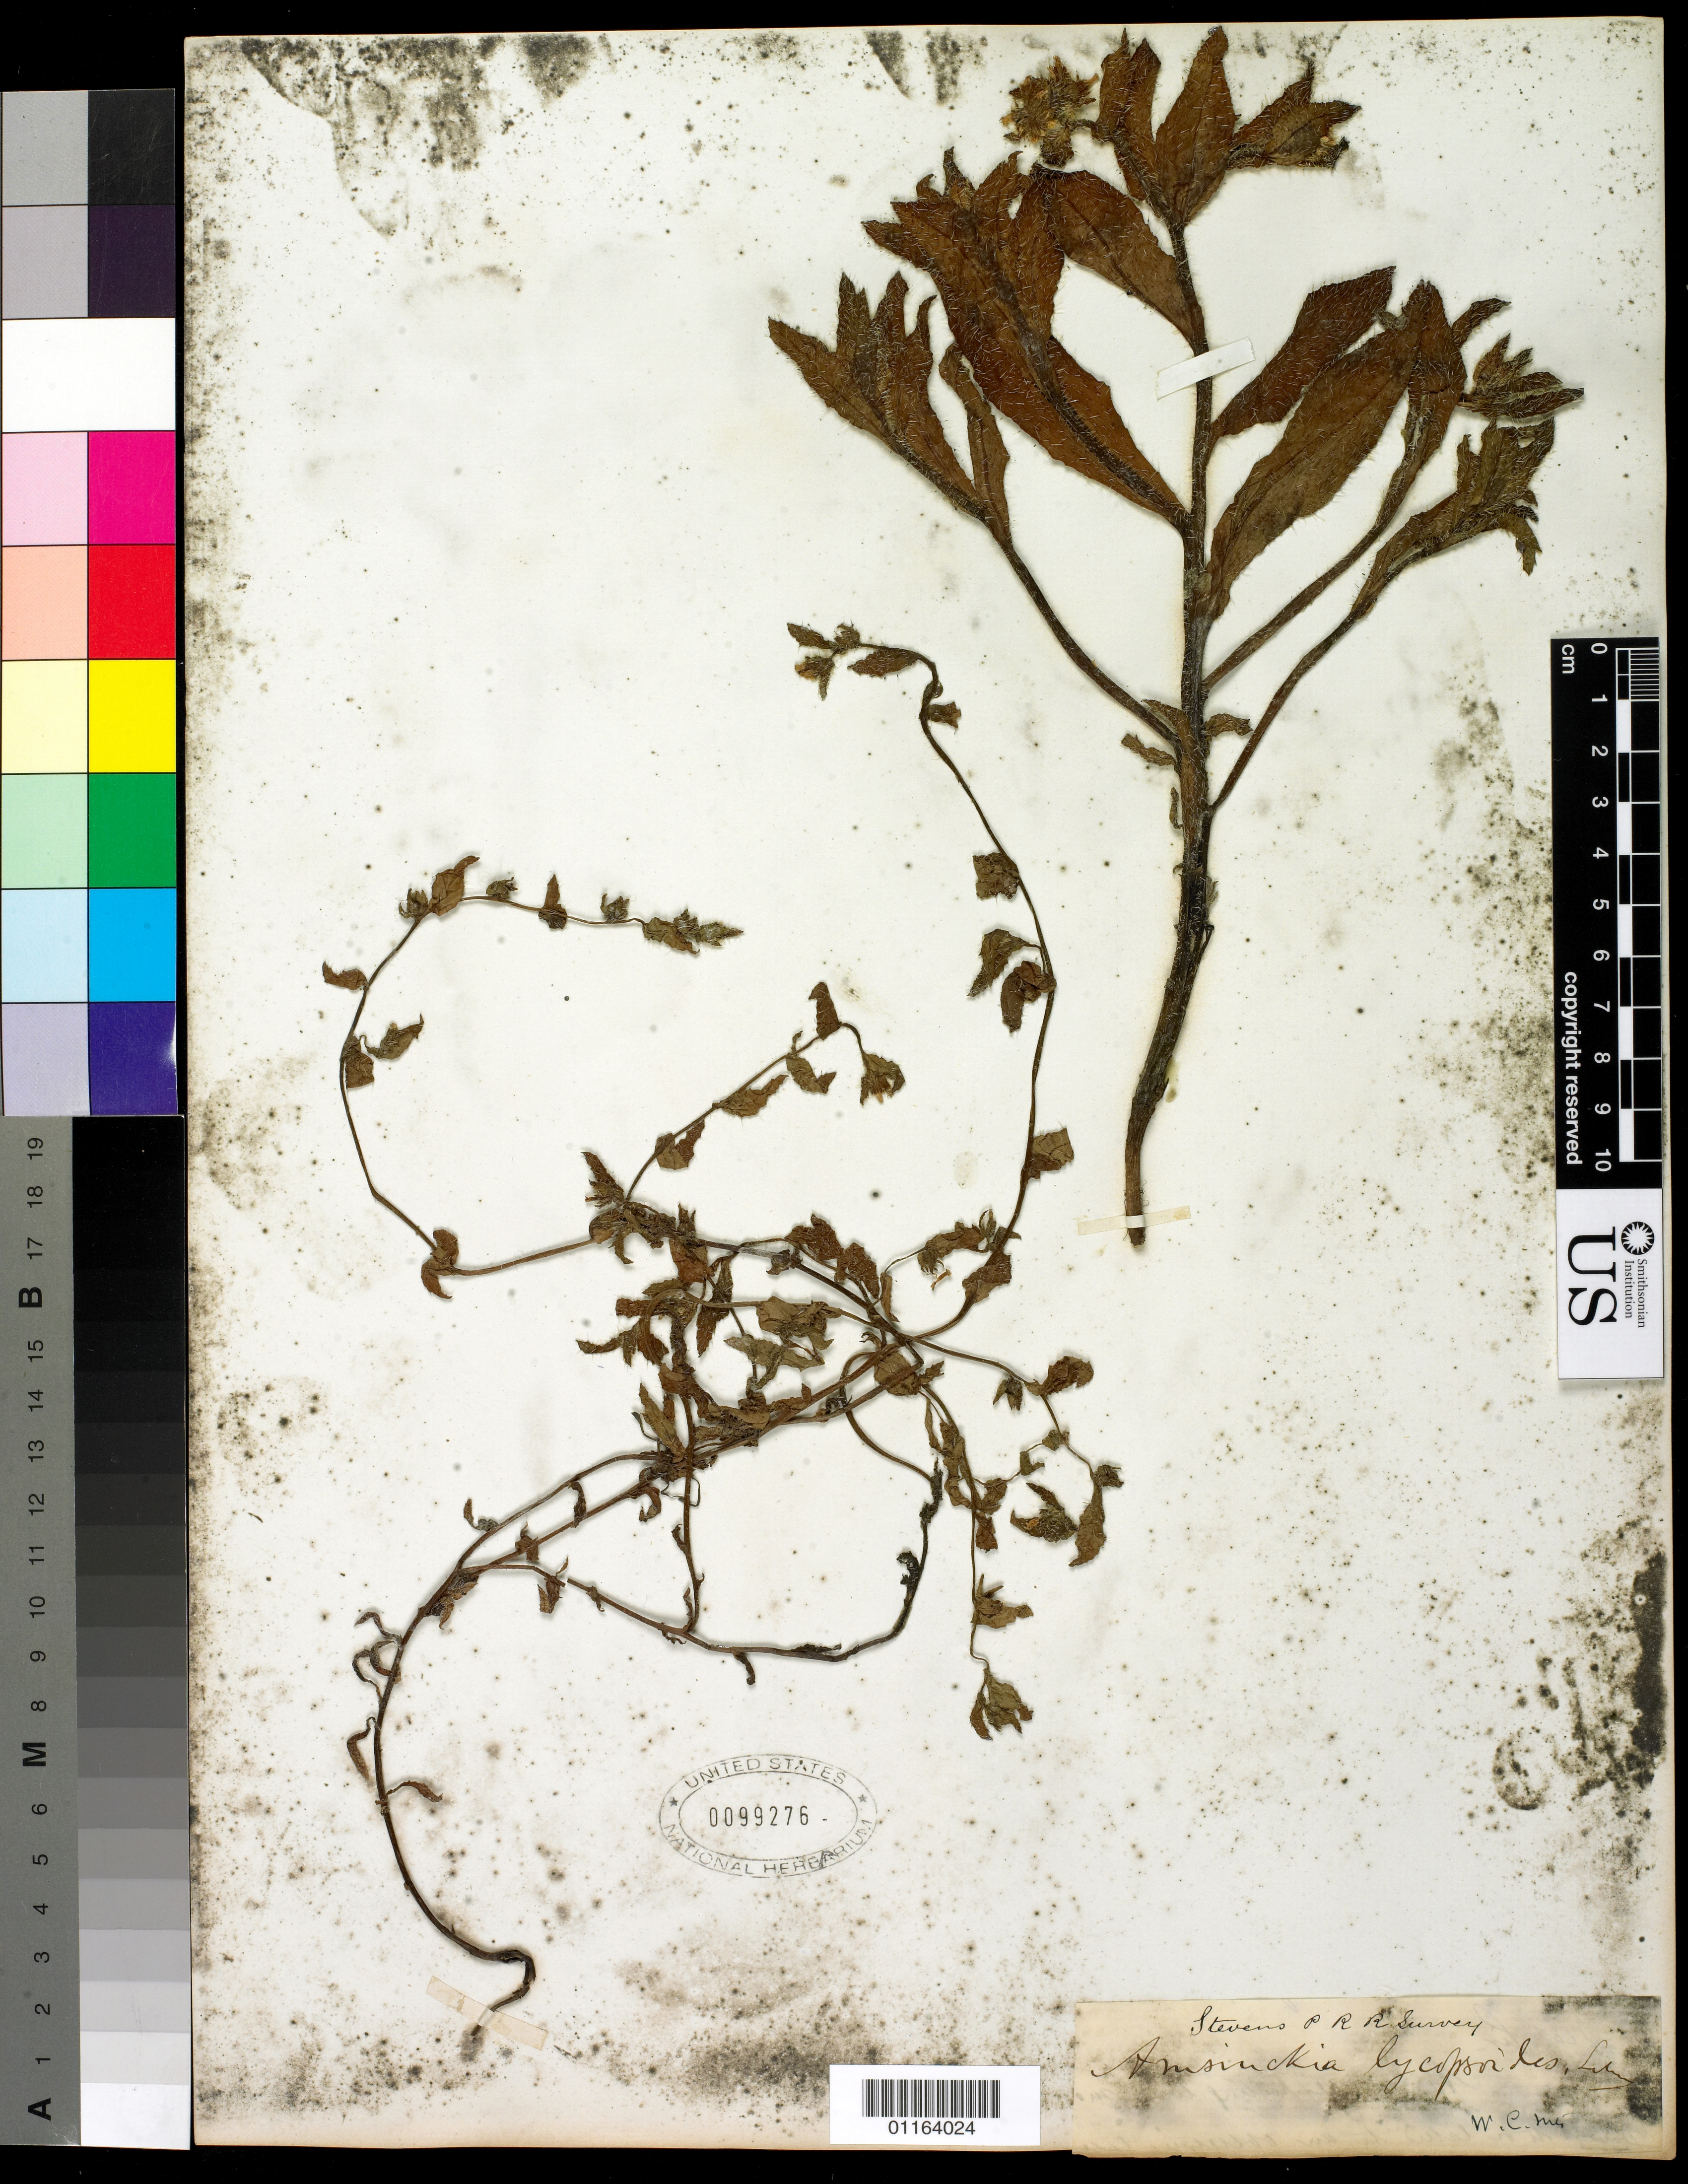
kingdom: Plantae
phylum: Tracheophyta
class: Magnoliopsida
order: Boraginales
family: Boraginaceae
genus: Amsinckia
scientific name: Amsinckia lycopsoides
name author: Lehm.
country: United States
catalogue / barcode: US 99276